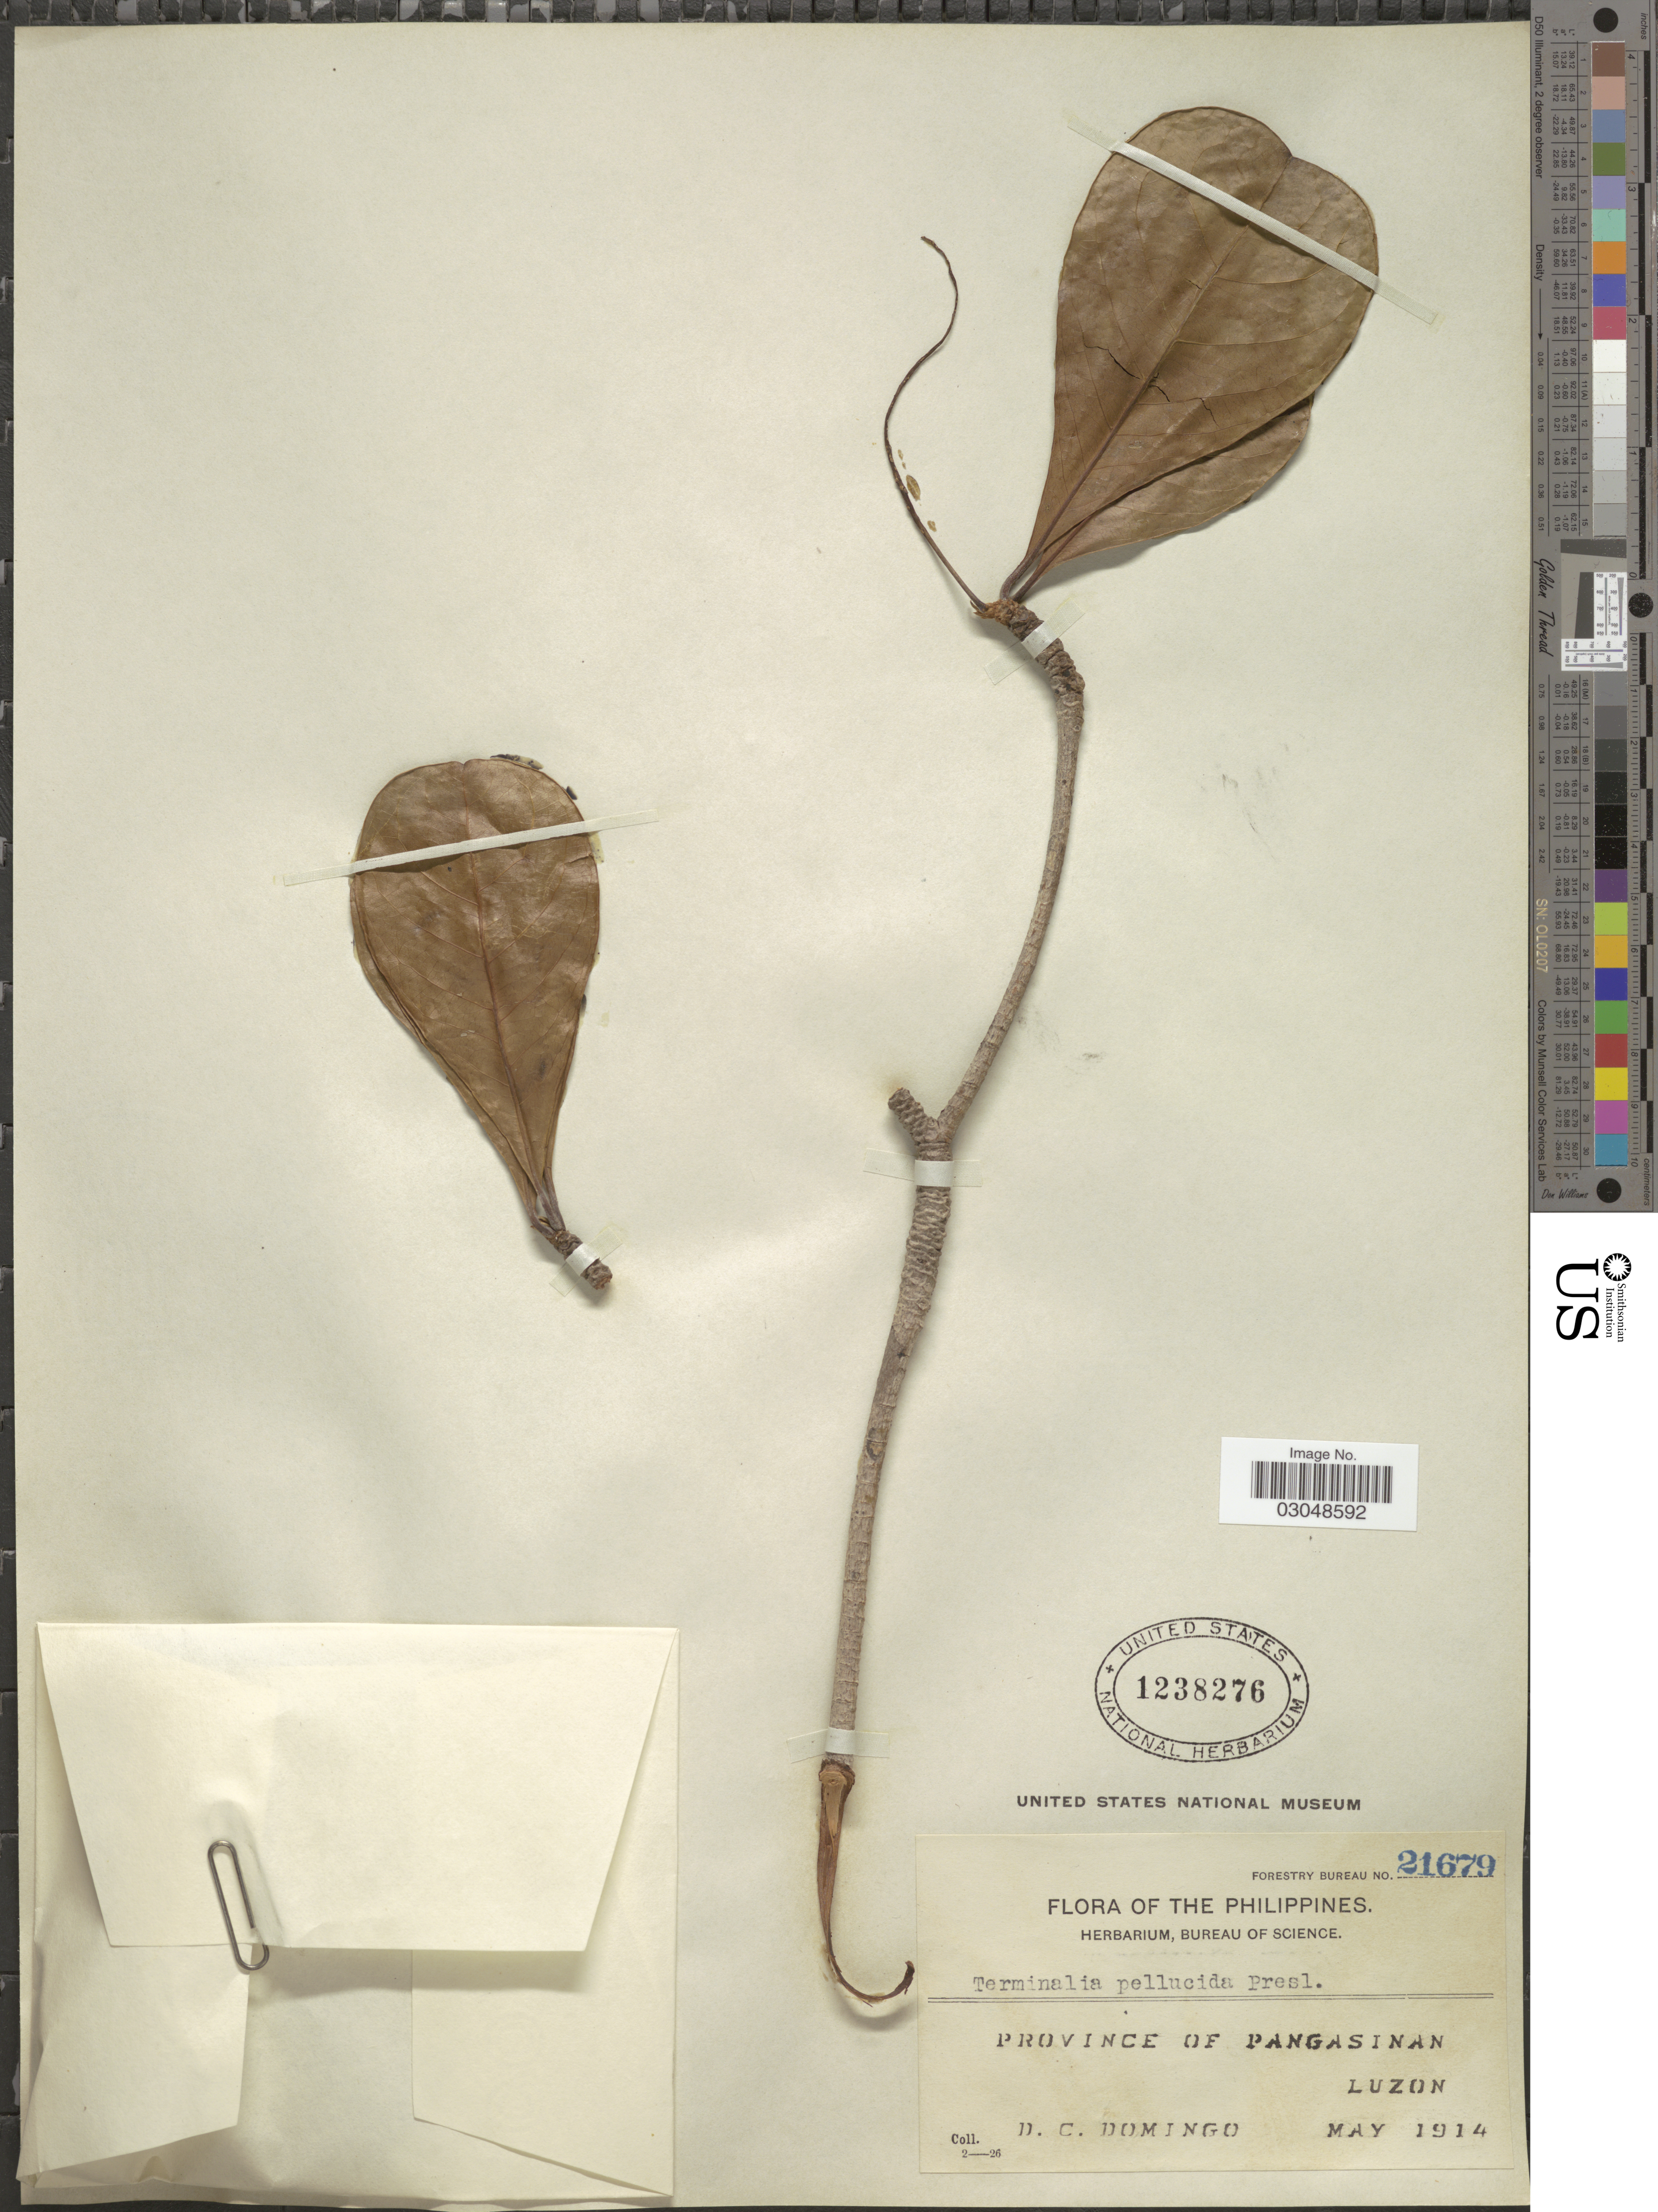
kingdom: Plantae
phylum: Tracheophyta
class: Magnoliopsida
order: Myrtales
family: Combretaceae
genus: Terminalia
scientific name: Terminalia pellucida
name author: C. Presl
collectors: D. Domingo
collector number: Forestry Bureau 21679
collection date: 1914-05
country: Philippines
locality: Pangasinan, Luzon.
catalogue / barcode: US 1238276